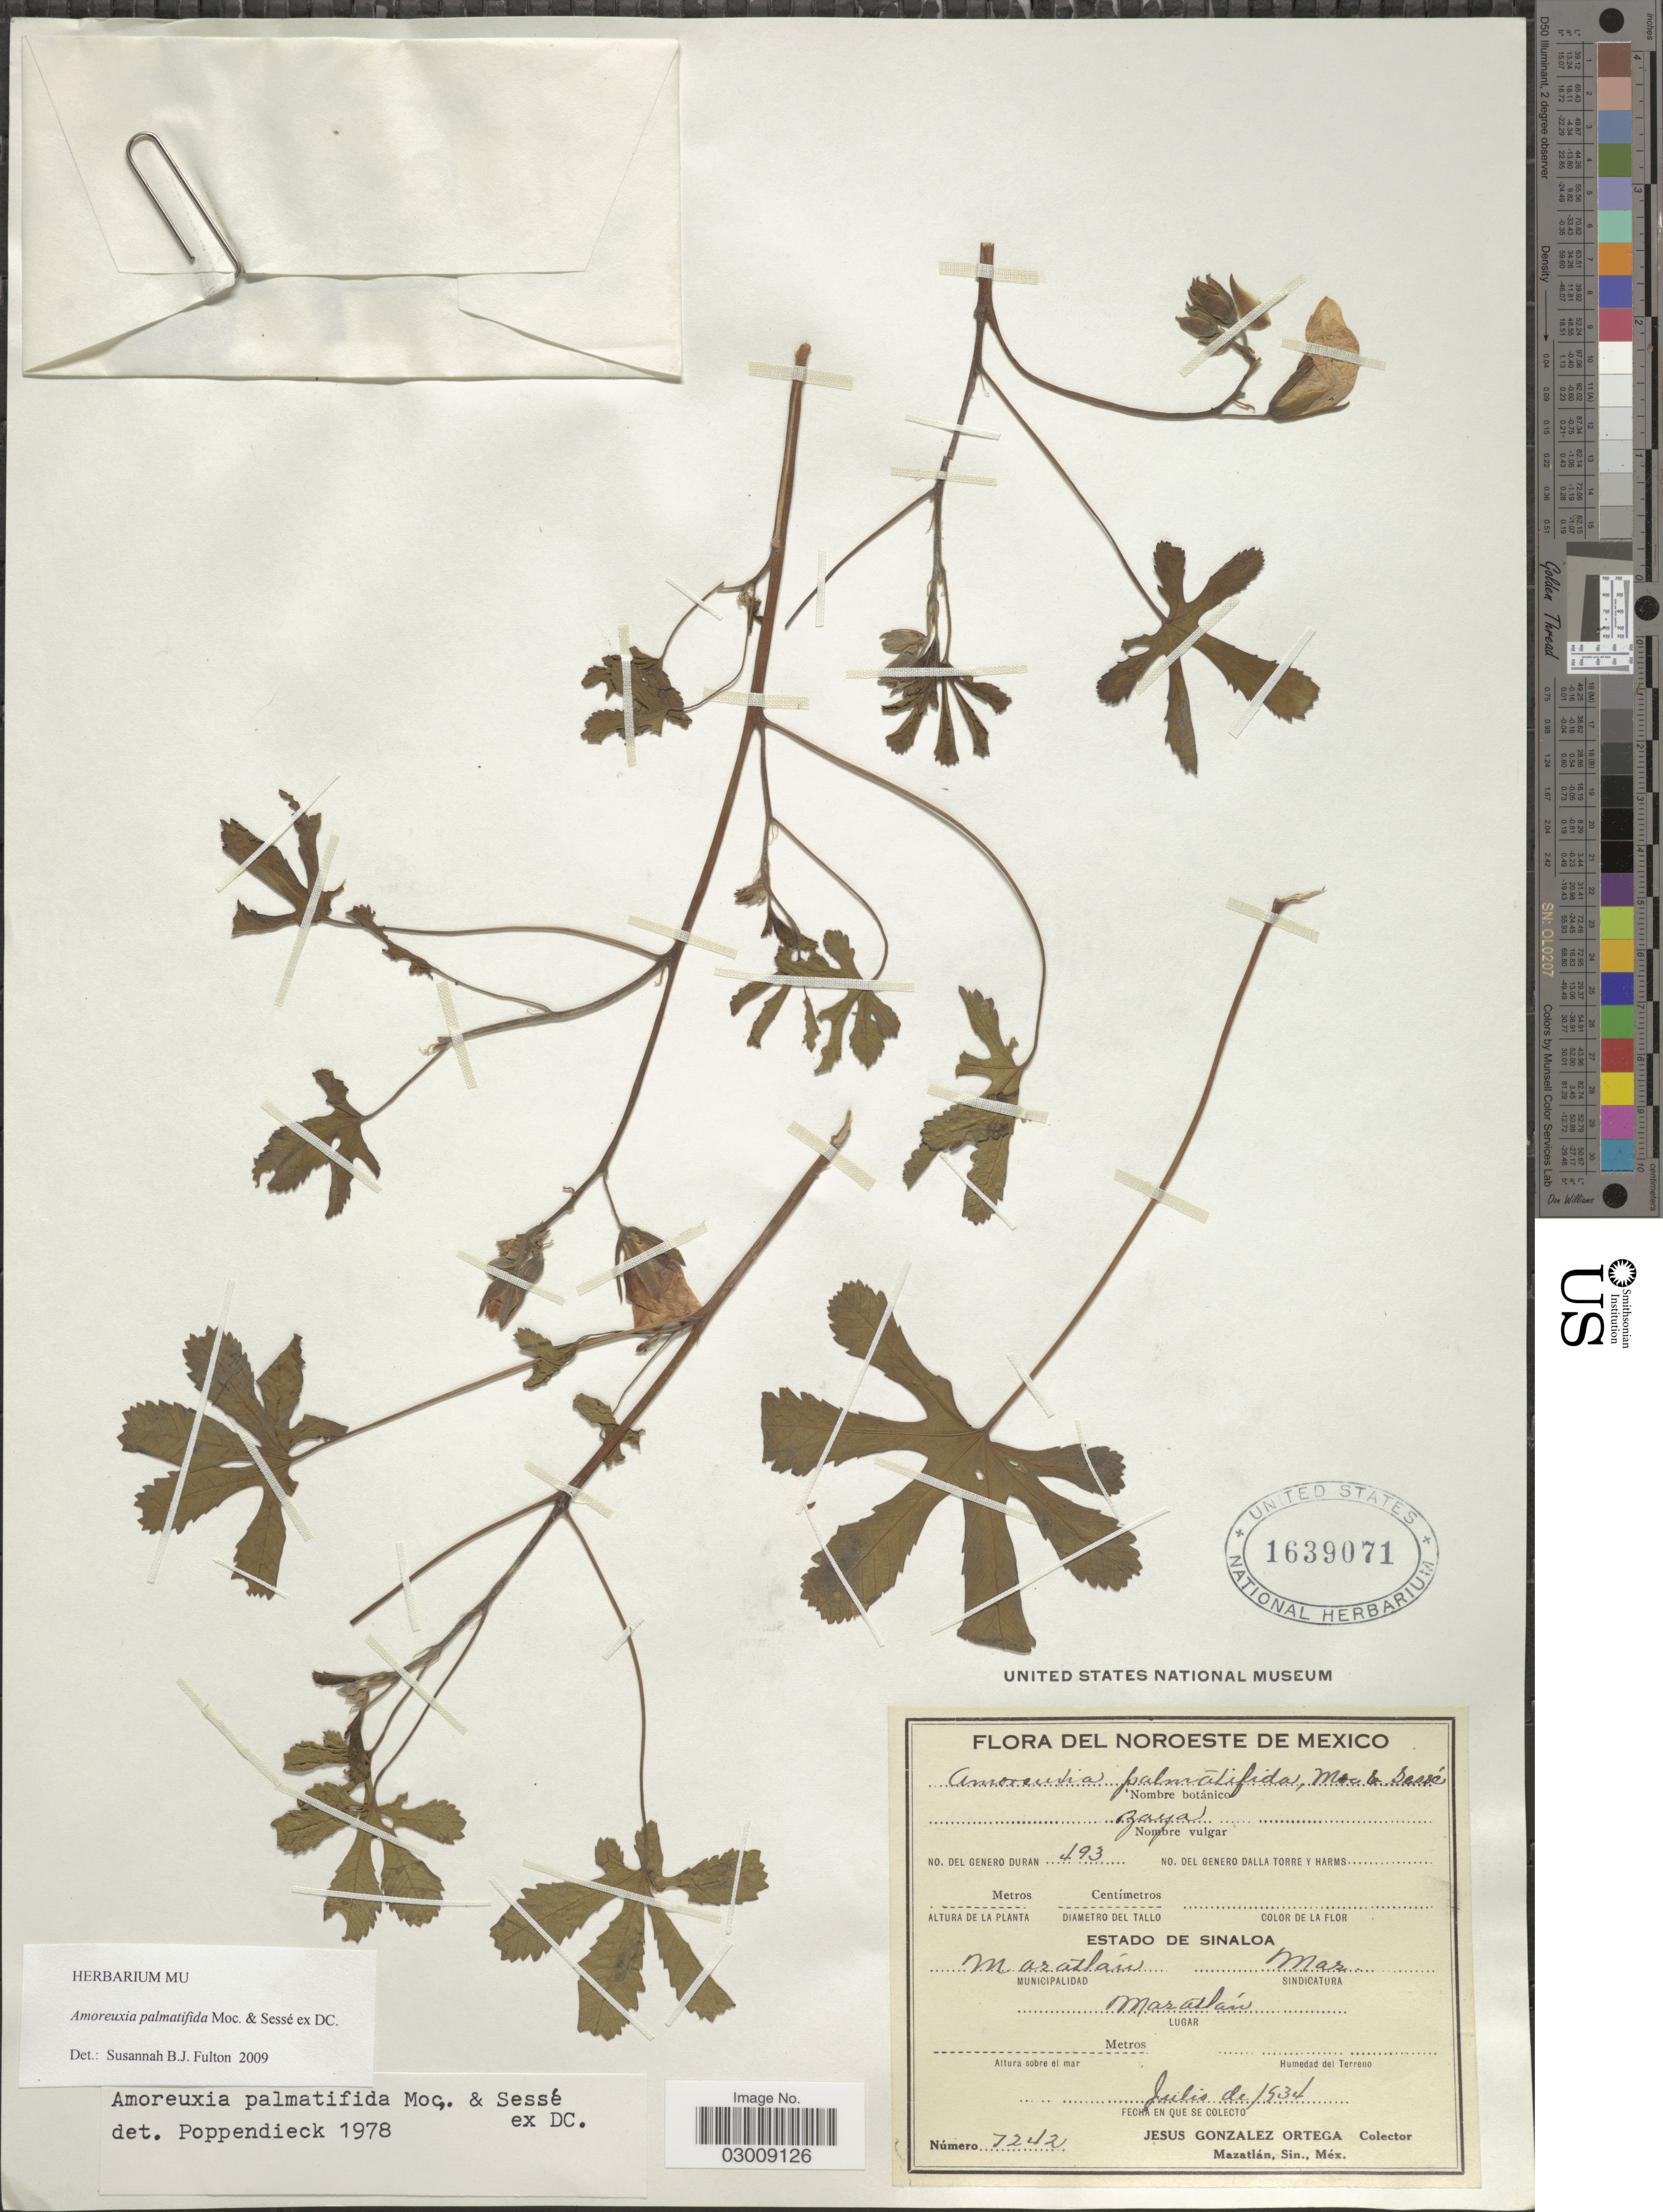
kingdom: Plantae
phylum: Tracheophyta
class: Magnoliopsida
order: Malvales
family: Cochlospermaceae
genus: Amoreuxia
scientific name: Amoreuxia palmatifida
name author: Moc. & Sessé ex DC.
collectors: J. Ortega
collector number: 7242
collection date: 1934-07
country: Mexico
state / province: Sinaloa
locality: Municipalidad Mazatlán Sindicatura Maz.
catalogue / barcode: US 1639071